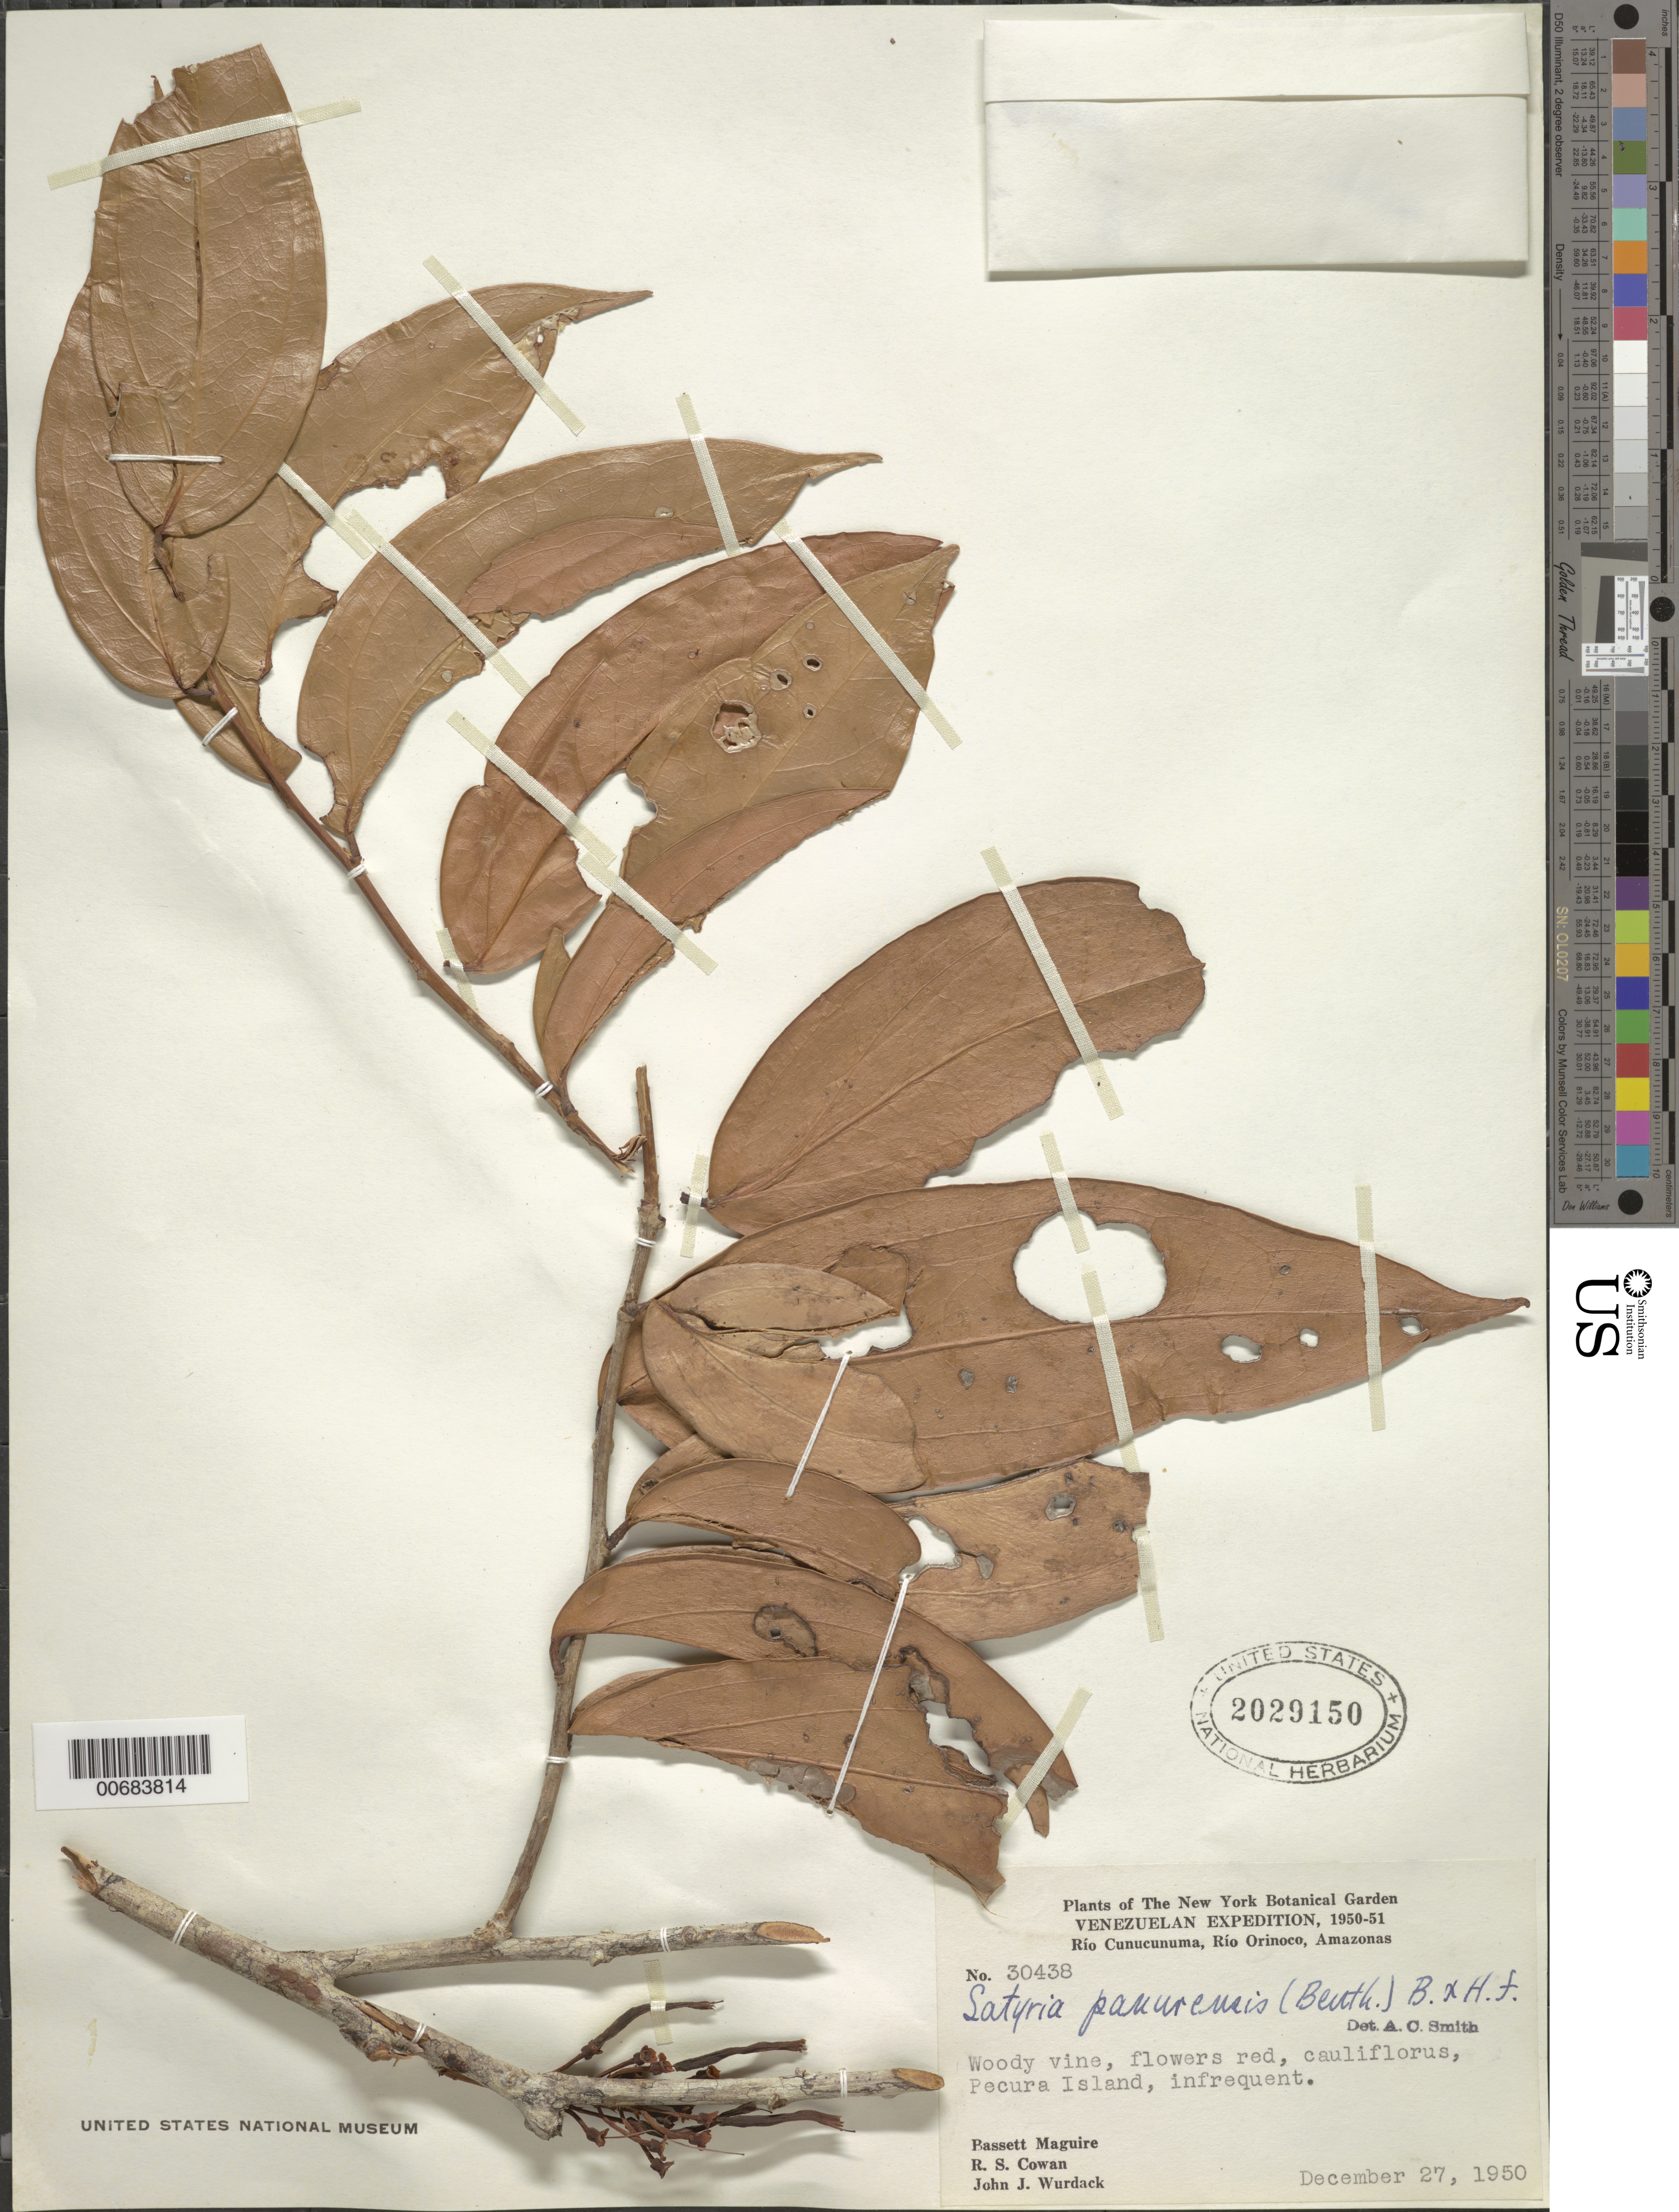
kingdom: Plantae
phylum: Tracheophyta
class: Magnoliopsida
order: Ericales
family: Ericaceae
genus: Satyria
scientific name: Satyria panurensis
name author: (Benth. ex Meisn.) Benth. & Hook. f. ex Nied.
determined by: Smith, A. C.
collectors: B. Maguire, R. S. Cowan & J. J. Wurdack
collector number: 30438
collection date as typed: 27-Dec-50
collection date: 1950-12-27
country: Venezuela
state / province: Amazonas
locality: Río Cunucunuma, Río Orinoco, Pecura Island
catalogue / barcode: US 2029150